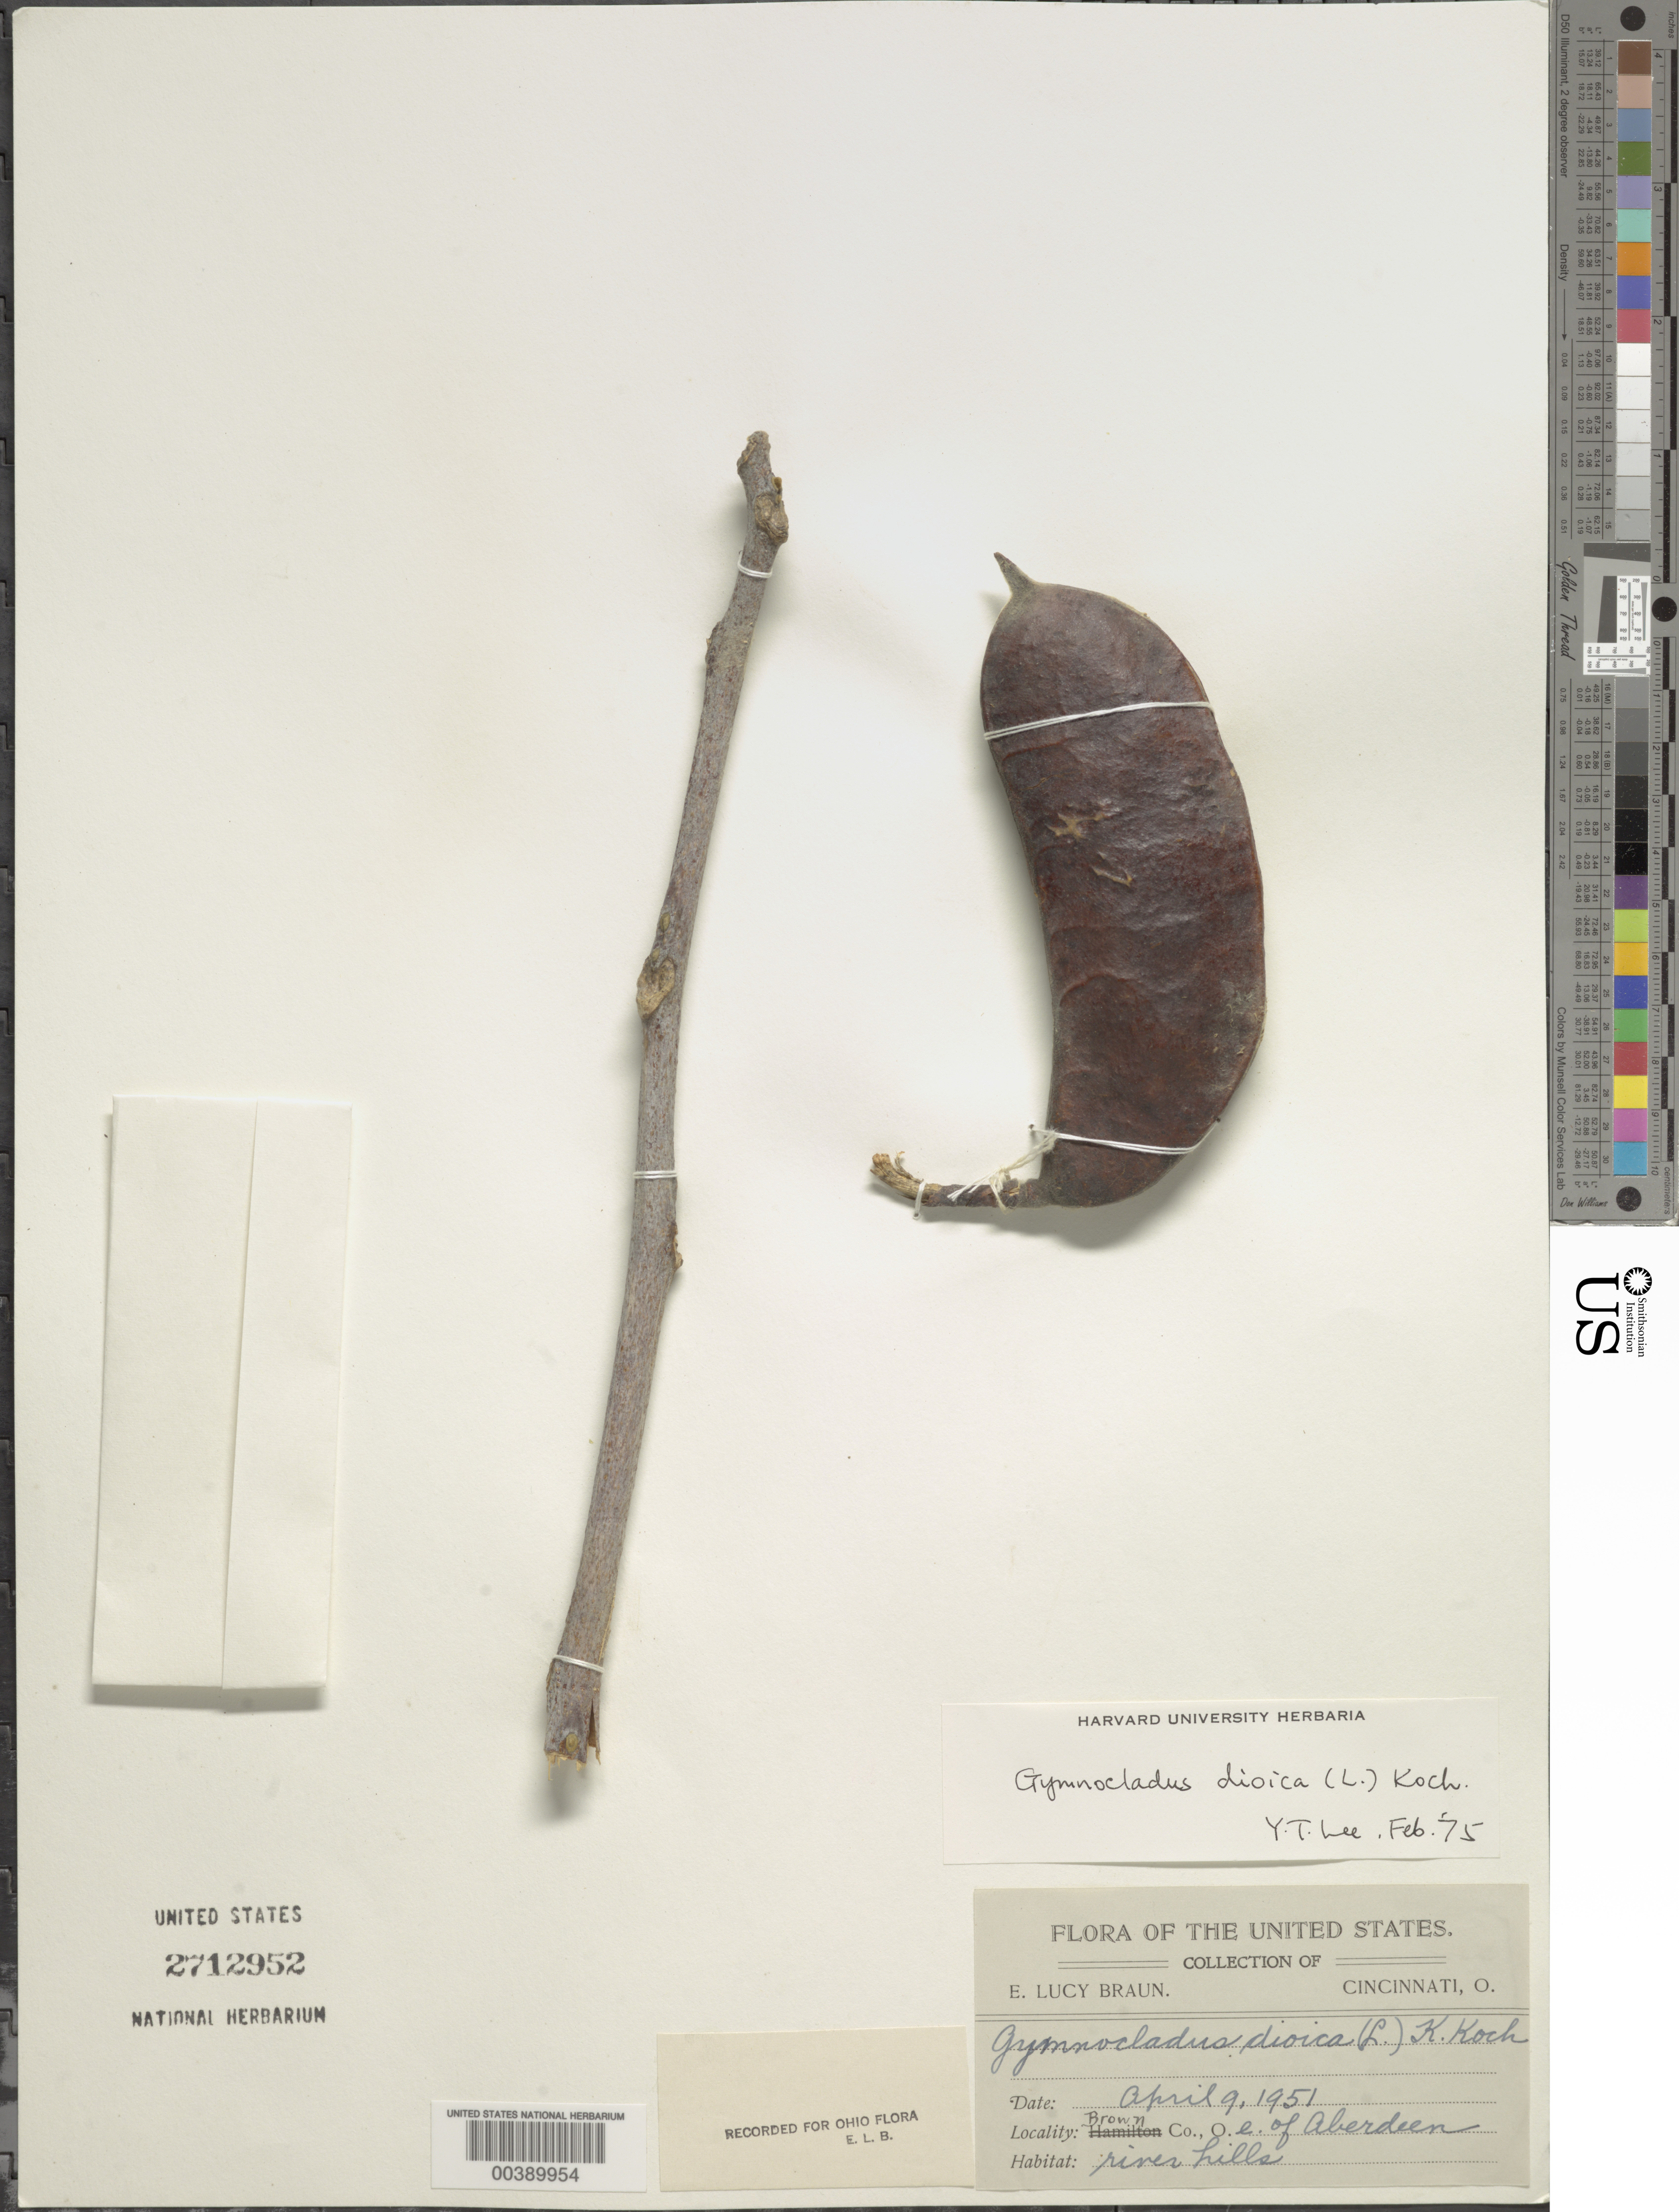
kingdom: Plantae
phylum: Tracheophyta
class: Magnoliopsida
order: Fabales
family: Fabaceae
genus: Gymnocladus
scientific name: Gymnocladus dioicus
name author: (L.) K. Koch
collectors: E. L. Braun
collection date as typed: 09 Apr 1951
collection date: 1951-04-09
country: United States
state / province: Ohio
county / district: Brown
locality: E of aberdeen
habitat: River hills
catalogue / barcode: US 2712952